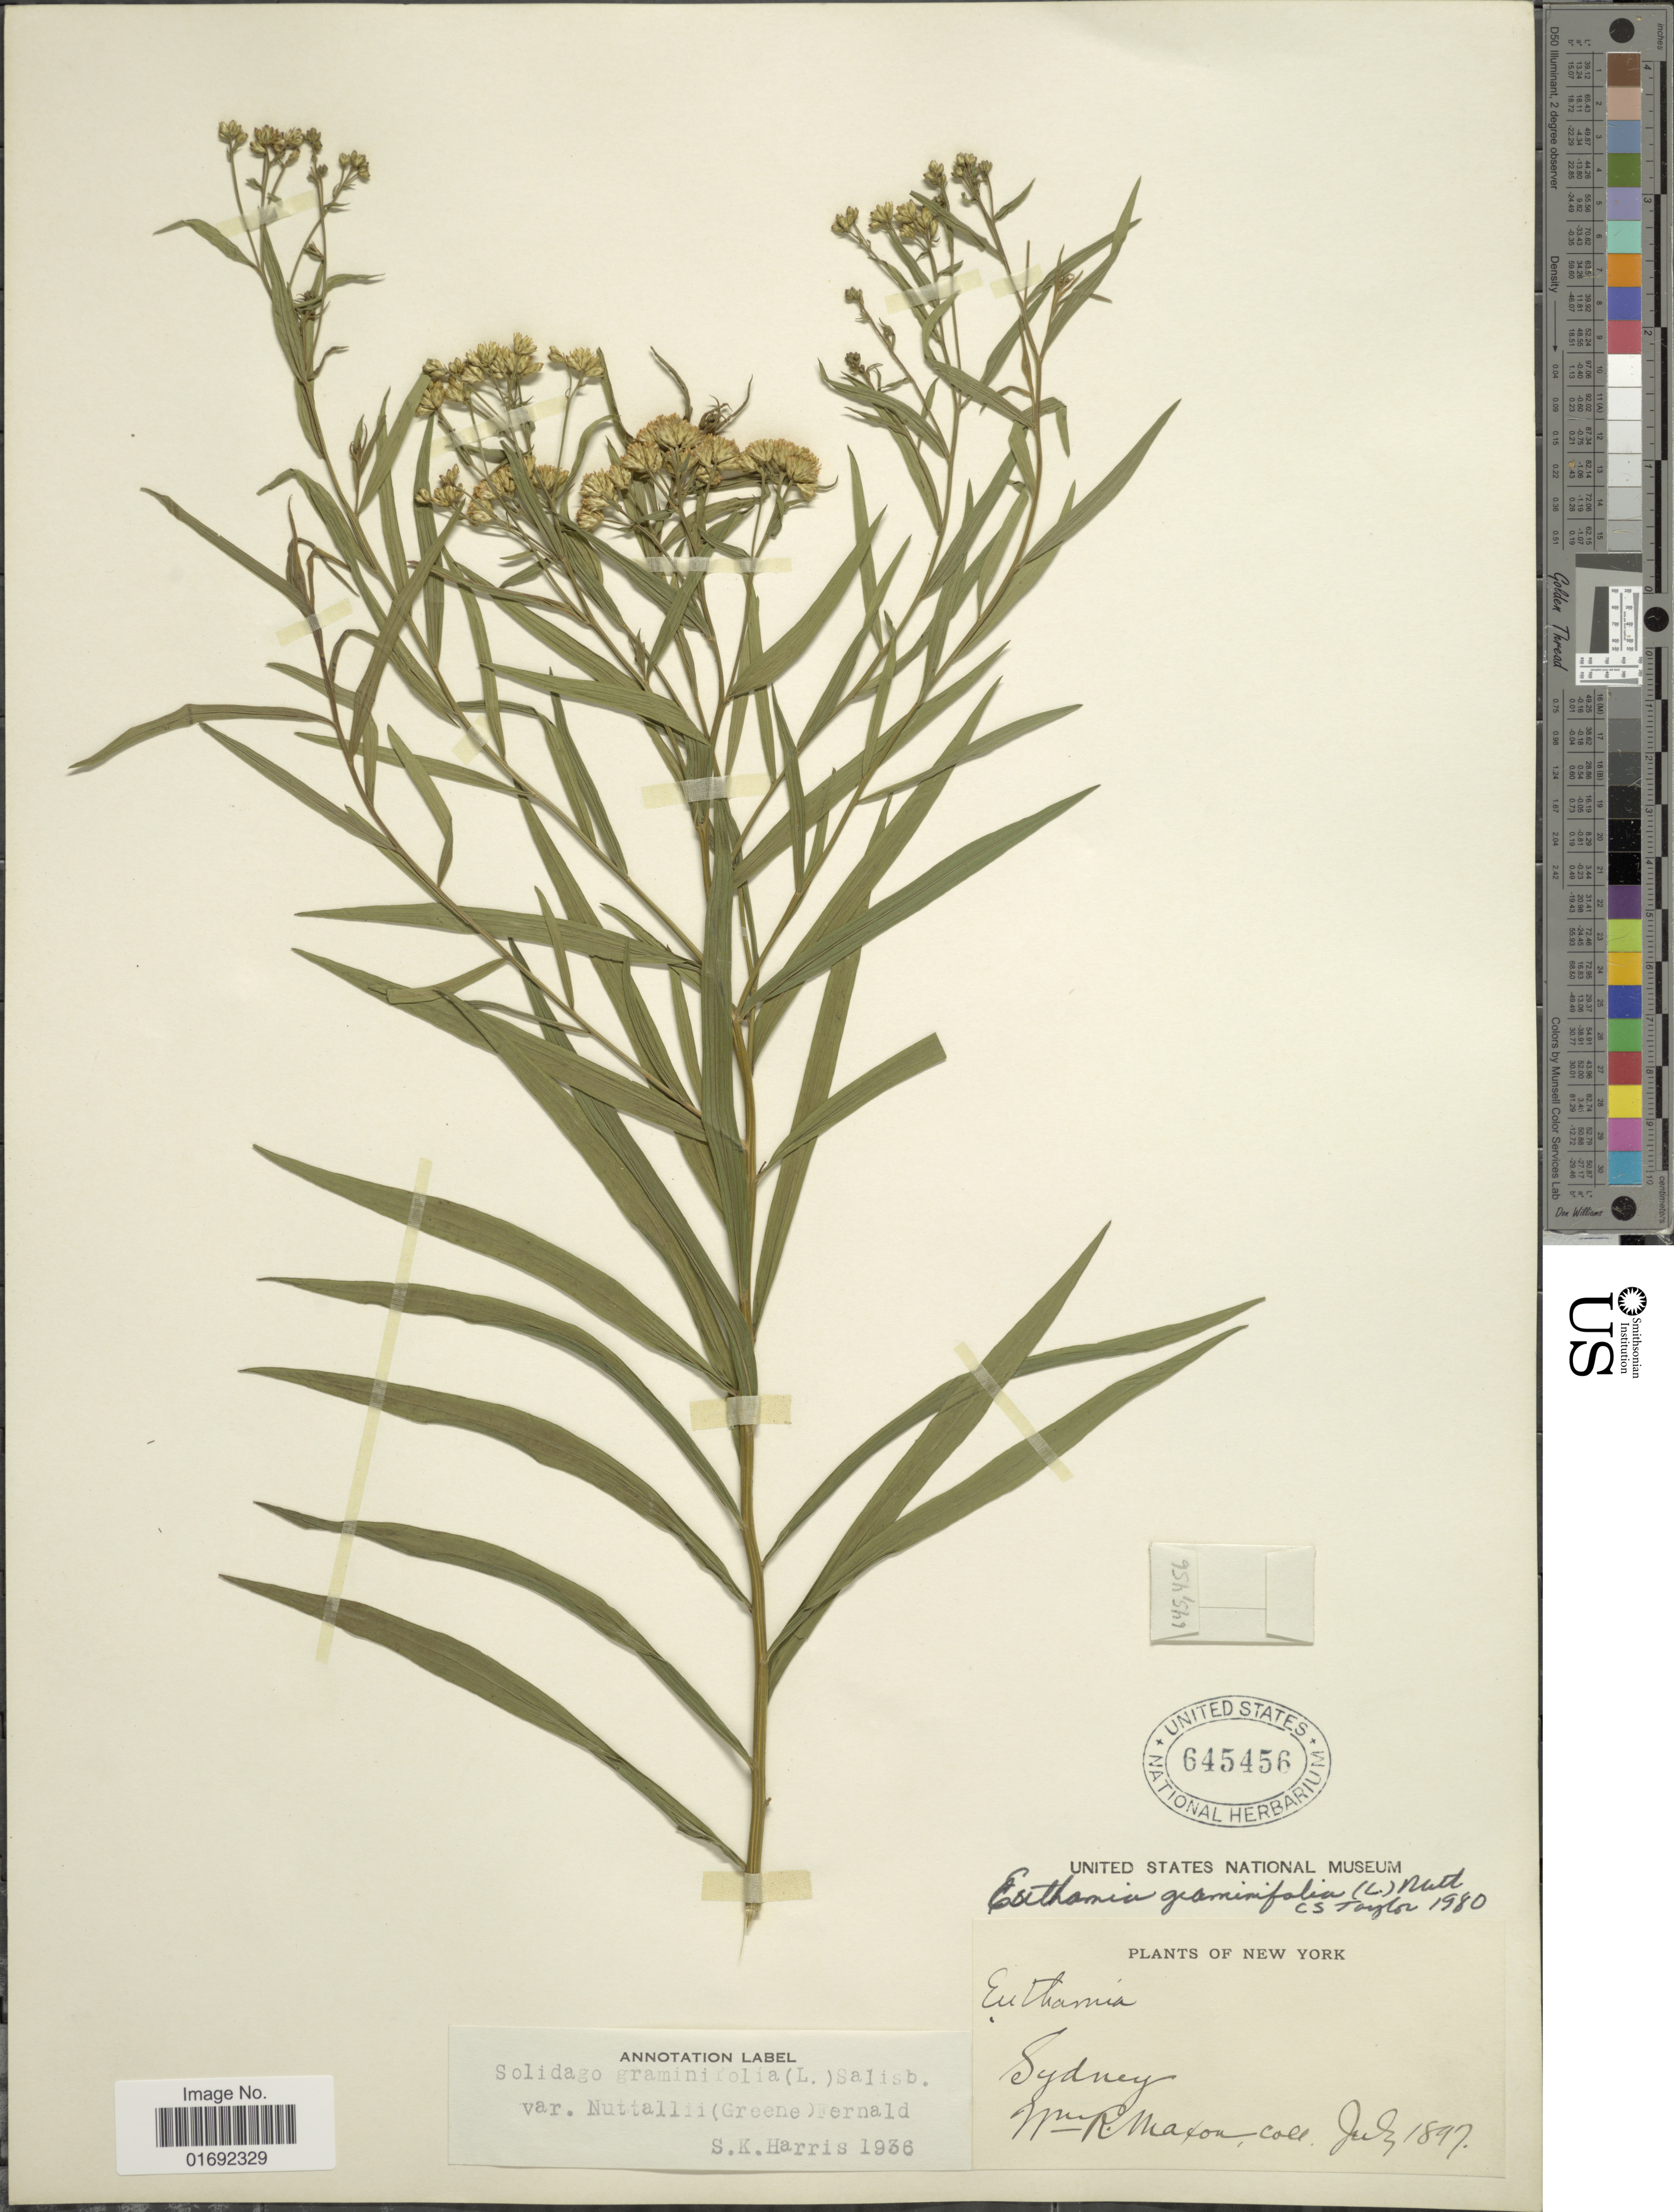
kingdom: Plantae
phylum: Tracheophyta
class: Magnoliopsida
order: Asterales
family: Asteraceae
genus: Euthamia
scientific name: Euthamia graminifolia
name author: (L.) Nutt.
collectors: W. R. Maxon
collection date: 1897-07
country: United States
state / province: New York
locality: Sydney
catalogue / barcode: US 645456